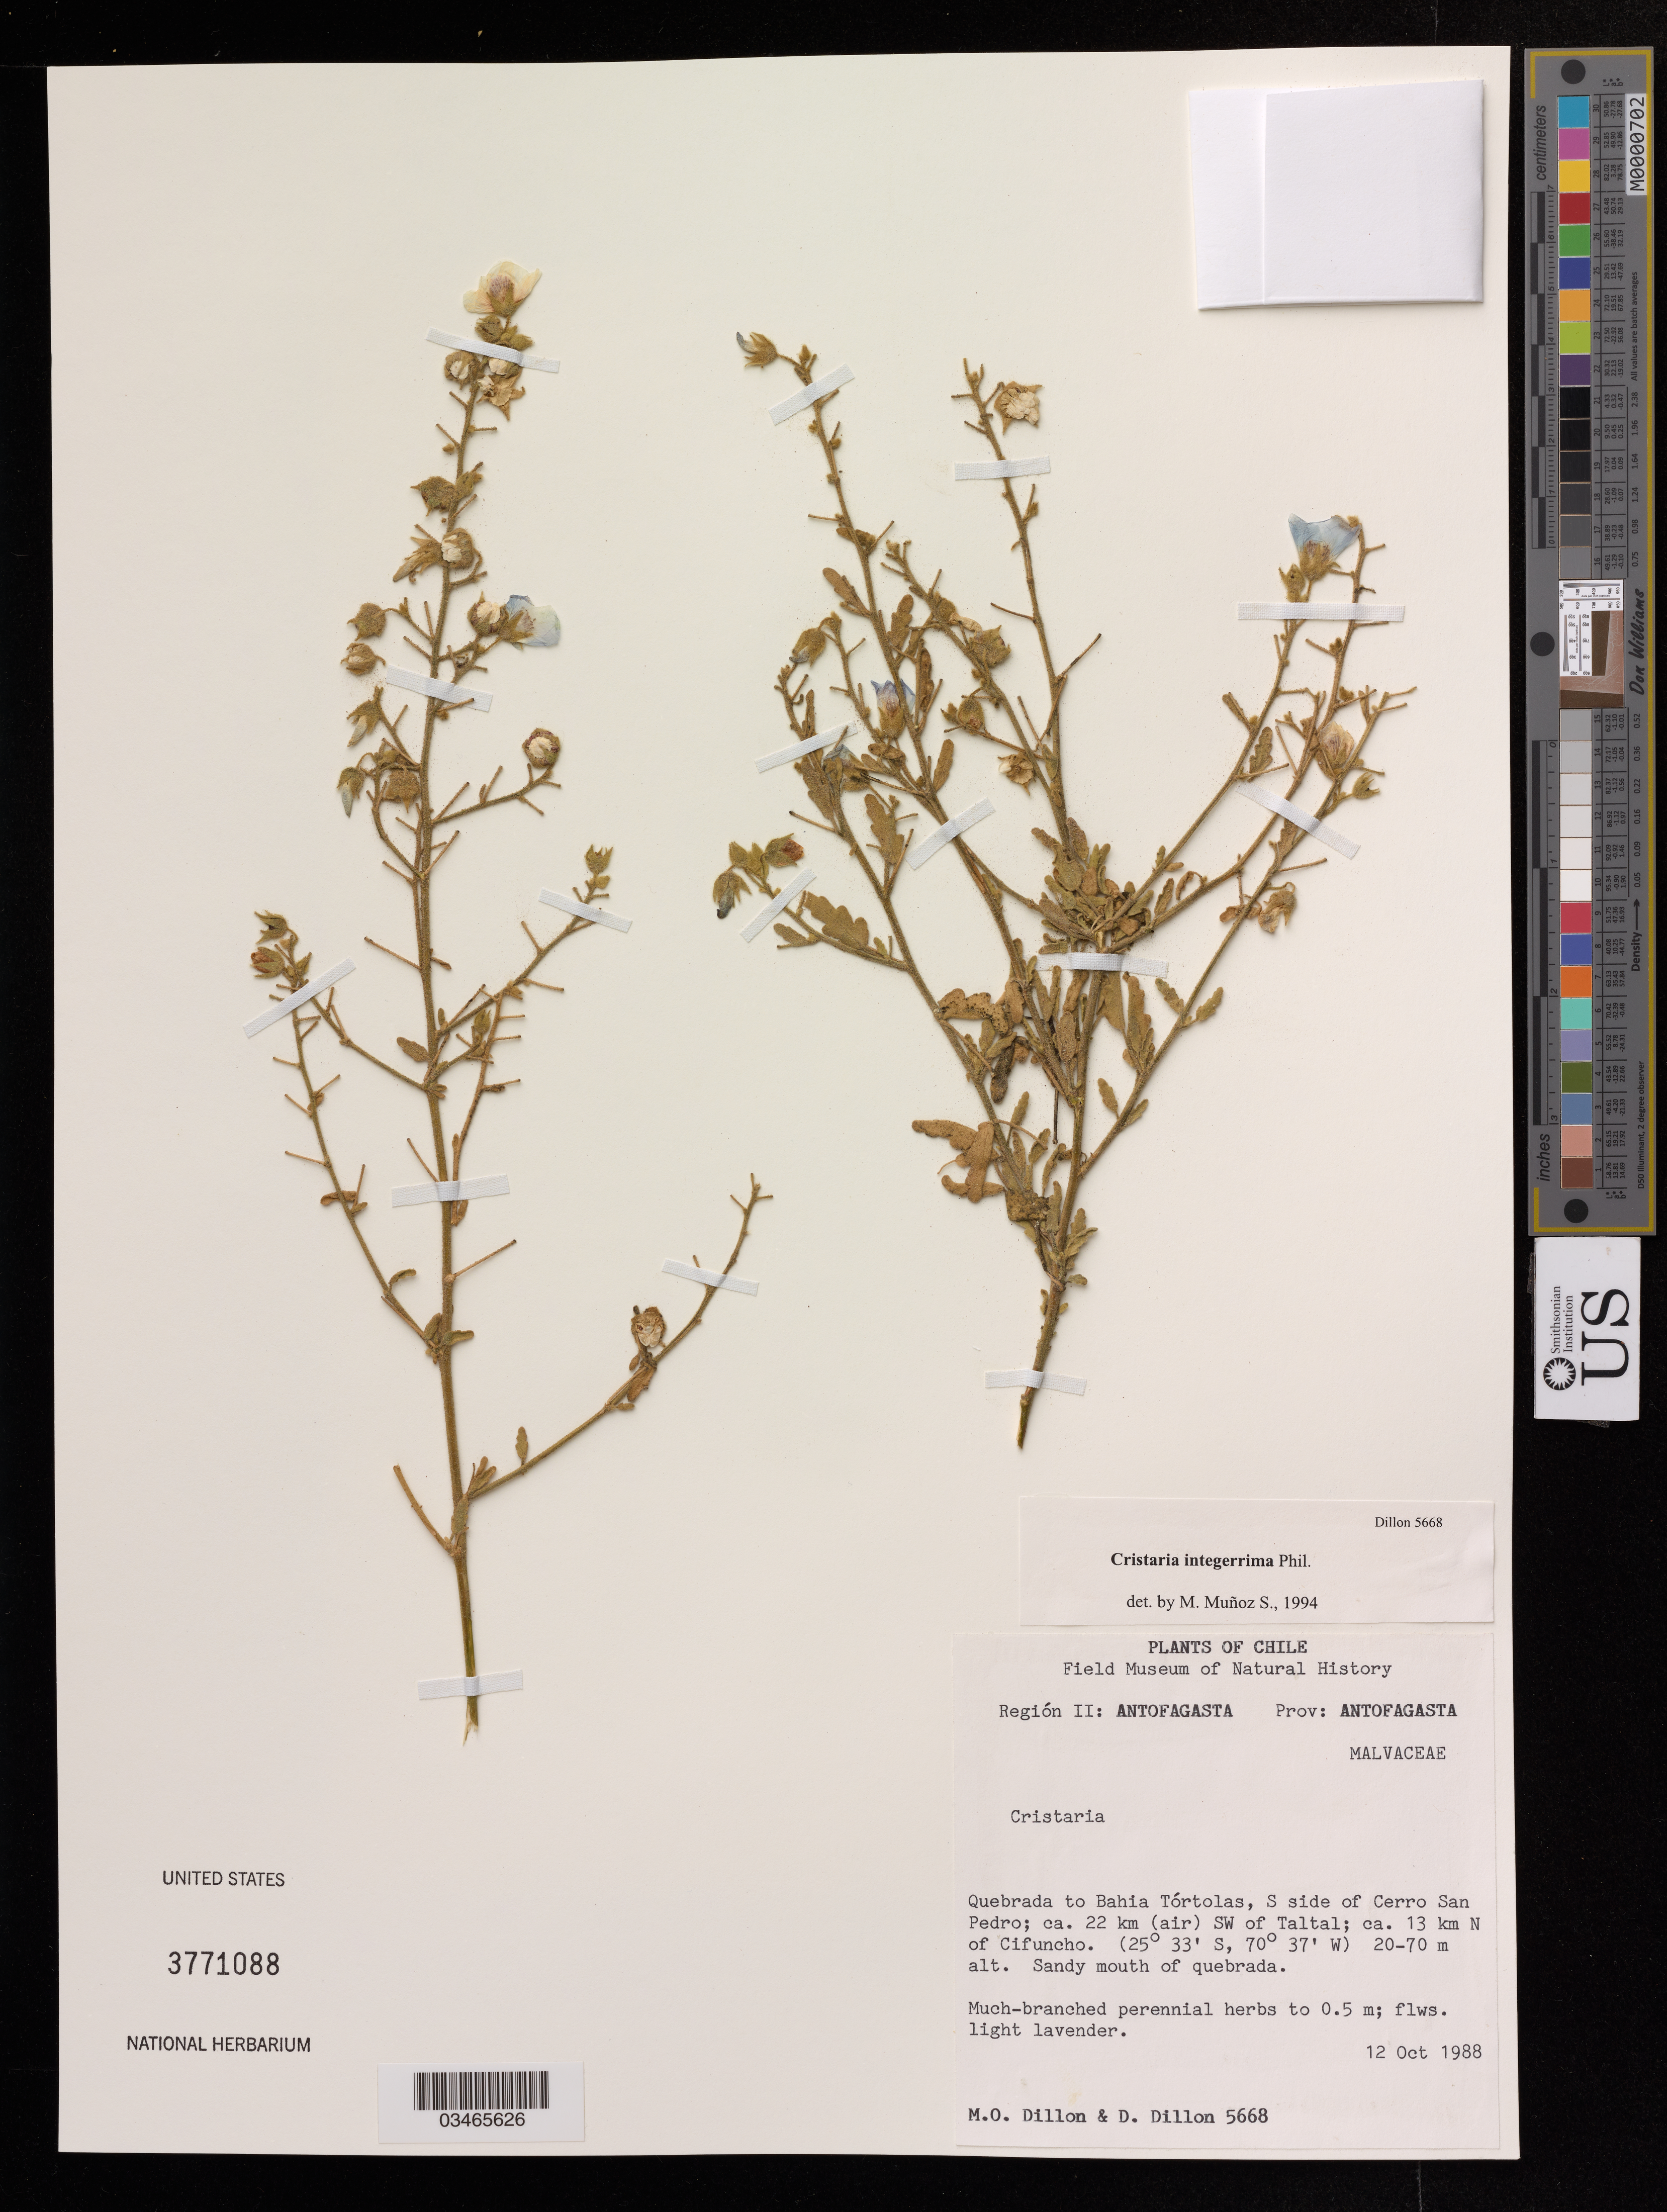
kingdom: Plantae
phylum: Tracheophyta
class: Magnoliopsida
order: Malvales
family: Malvaceae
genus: Cristaria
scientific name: Cristaria integerrima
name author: Phil.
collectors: M. O. Dillon & D. Dillon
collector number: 5668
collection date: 1988-10-12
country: Chile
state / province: Antofagasta (II)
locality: Prov: Antofagasta. Quebrada to Bahia Tórtolas, S side of Cerro San Pedro; ca. 22 km (air) SW of Taltal; ca. 13 km N of Cifuncho.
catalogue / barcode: US 3771088